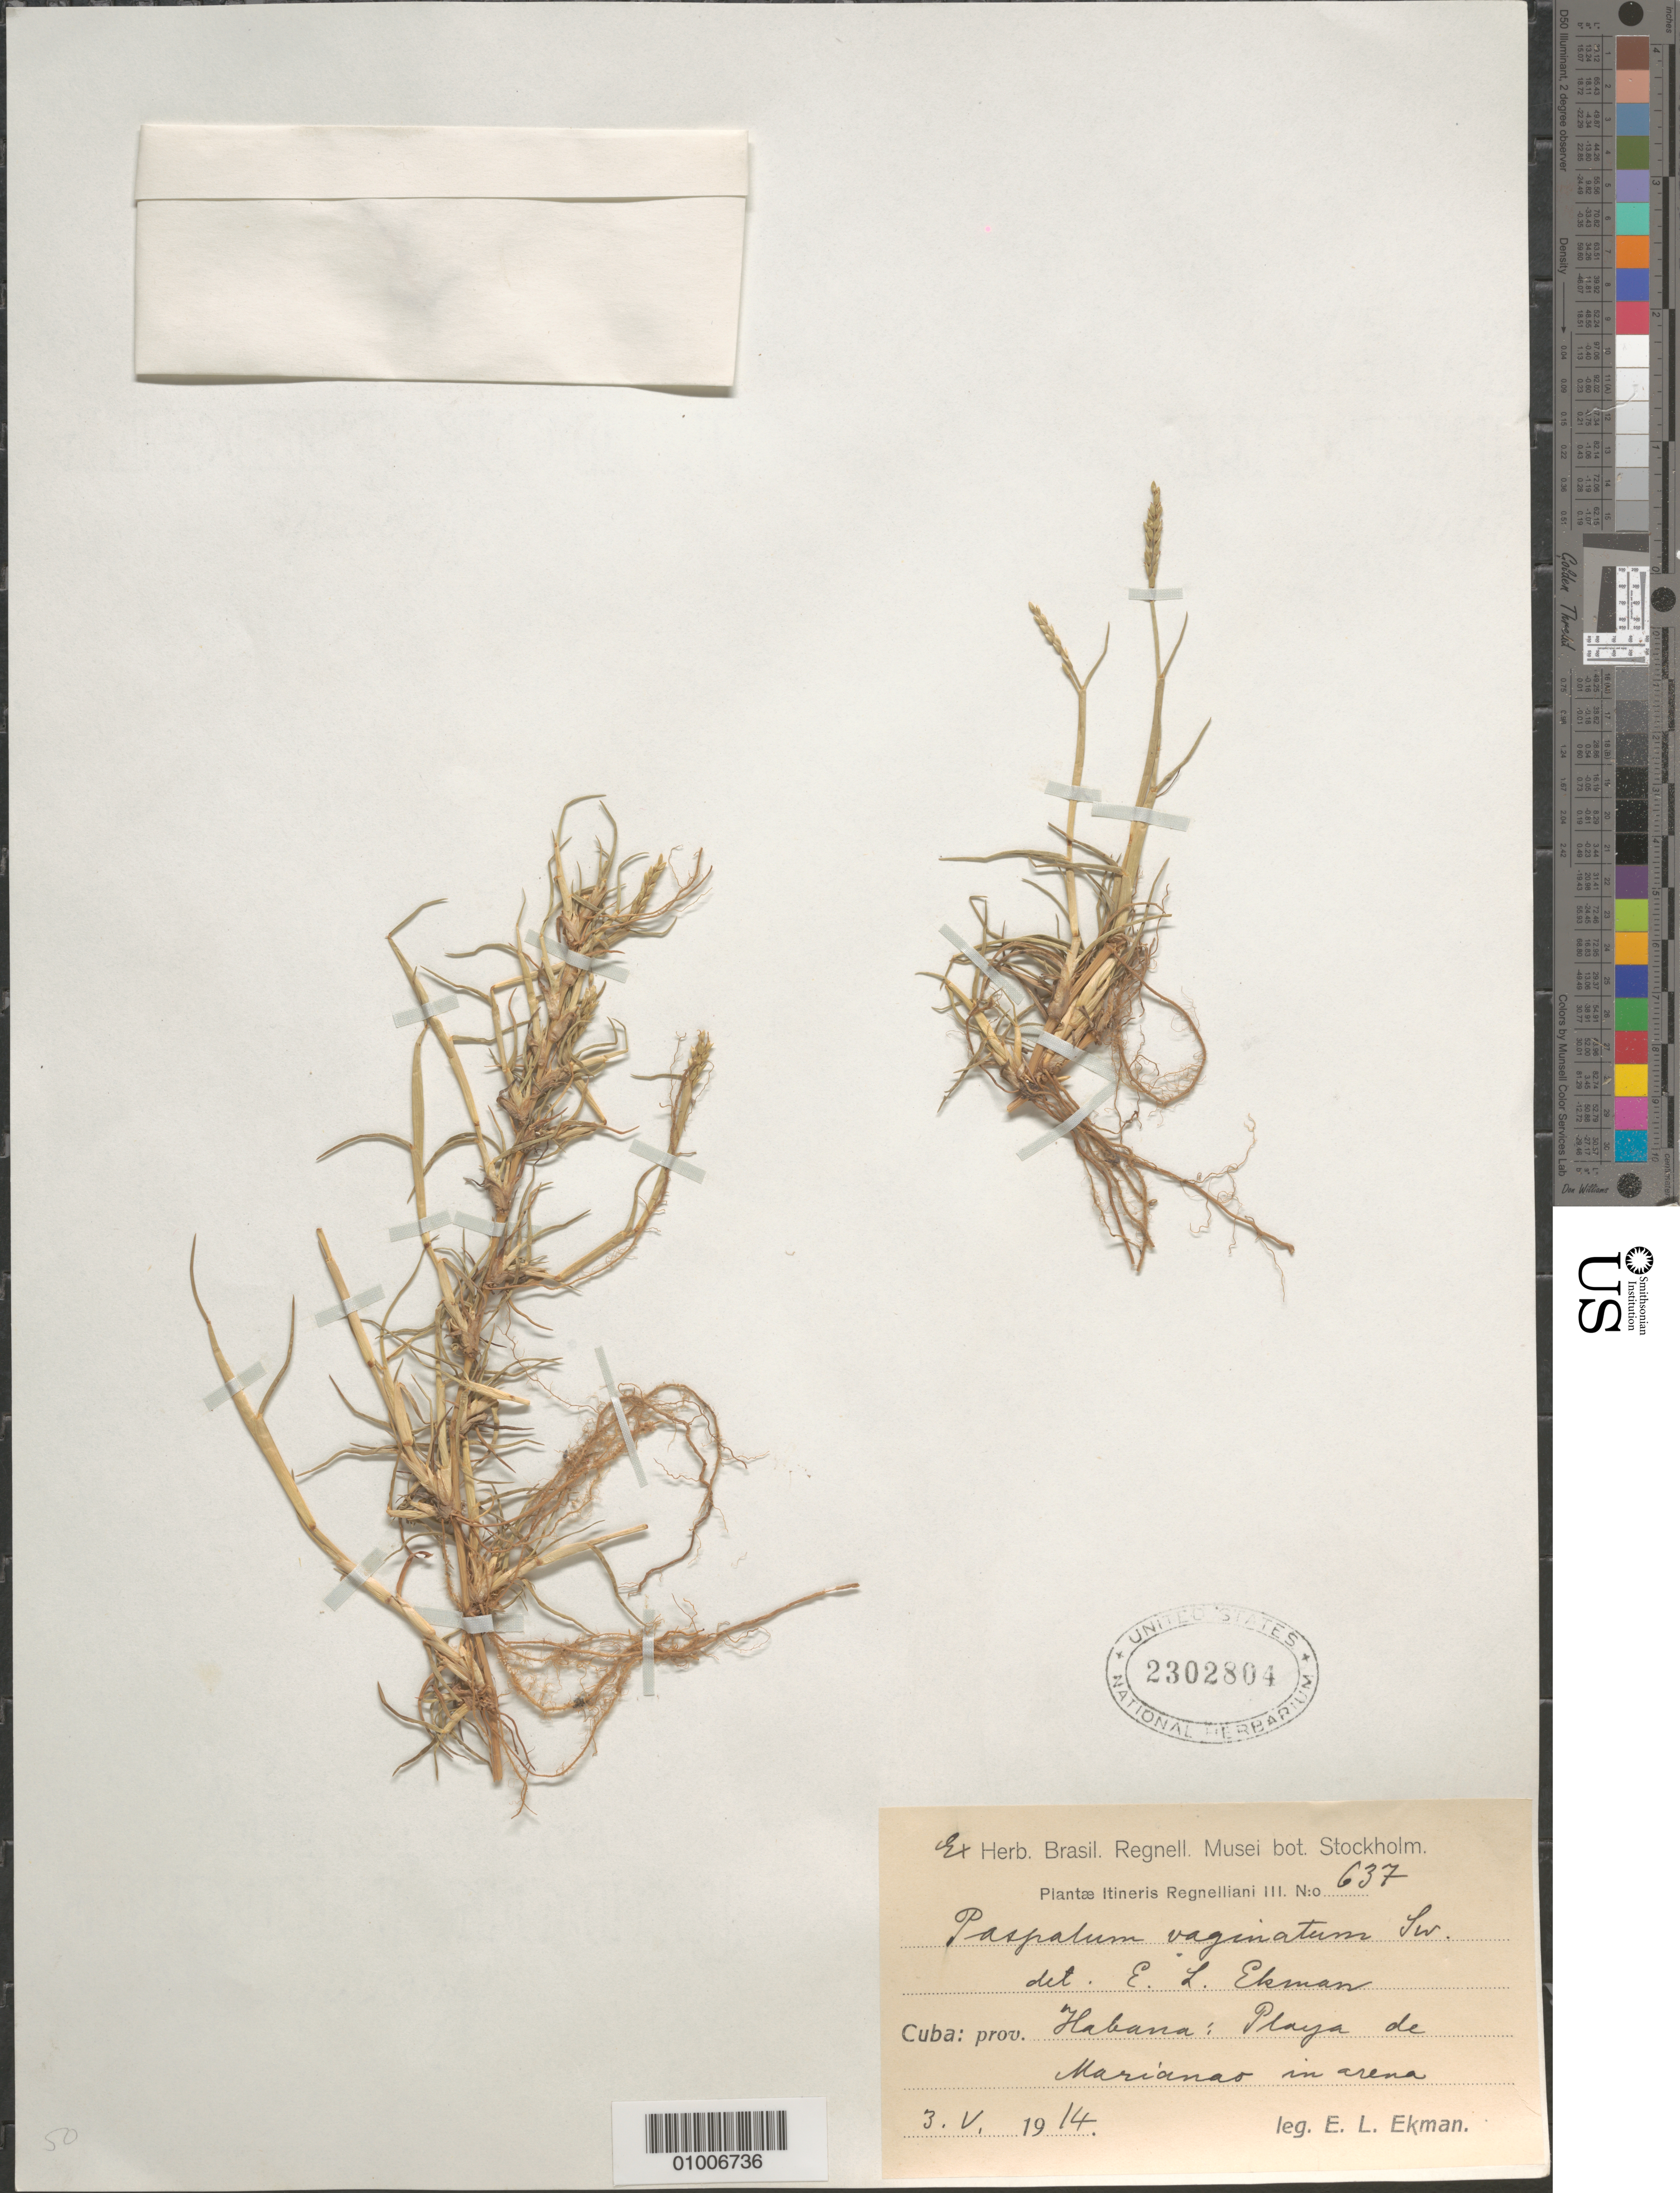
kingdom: Plantae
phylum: Tracheophyta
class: Liliopsida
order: Poales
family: Poaceae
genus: Paspalum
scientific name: Paspalum vaginatum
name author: Sw.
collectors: E. L. Ekman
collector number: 637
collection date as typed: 03 May 1914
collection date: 1914-05-03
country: Cuba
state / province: La Habana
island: Cuba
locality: Marianas in arena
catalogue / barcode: US 2302804